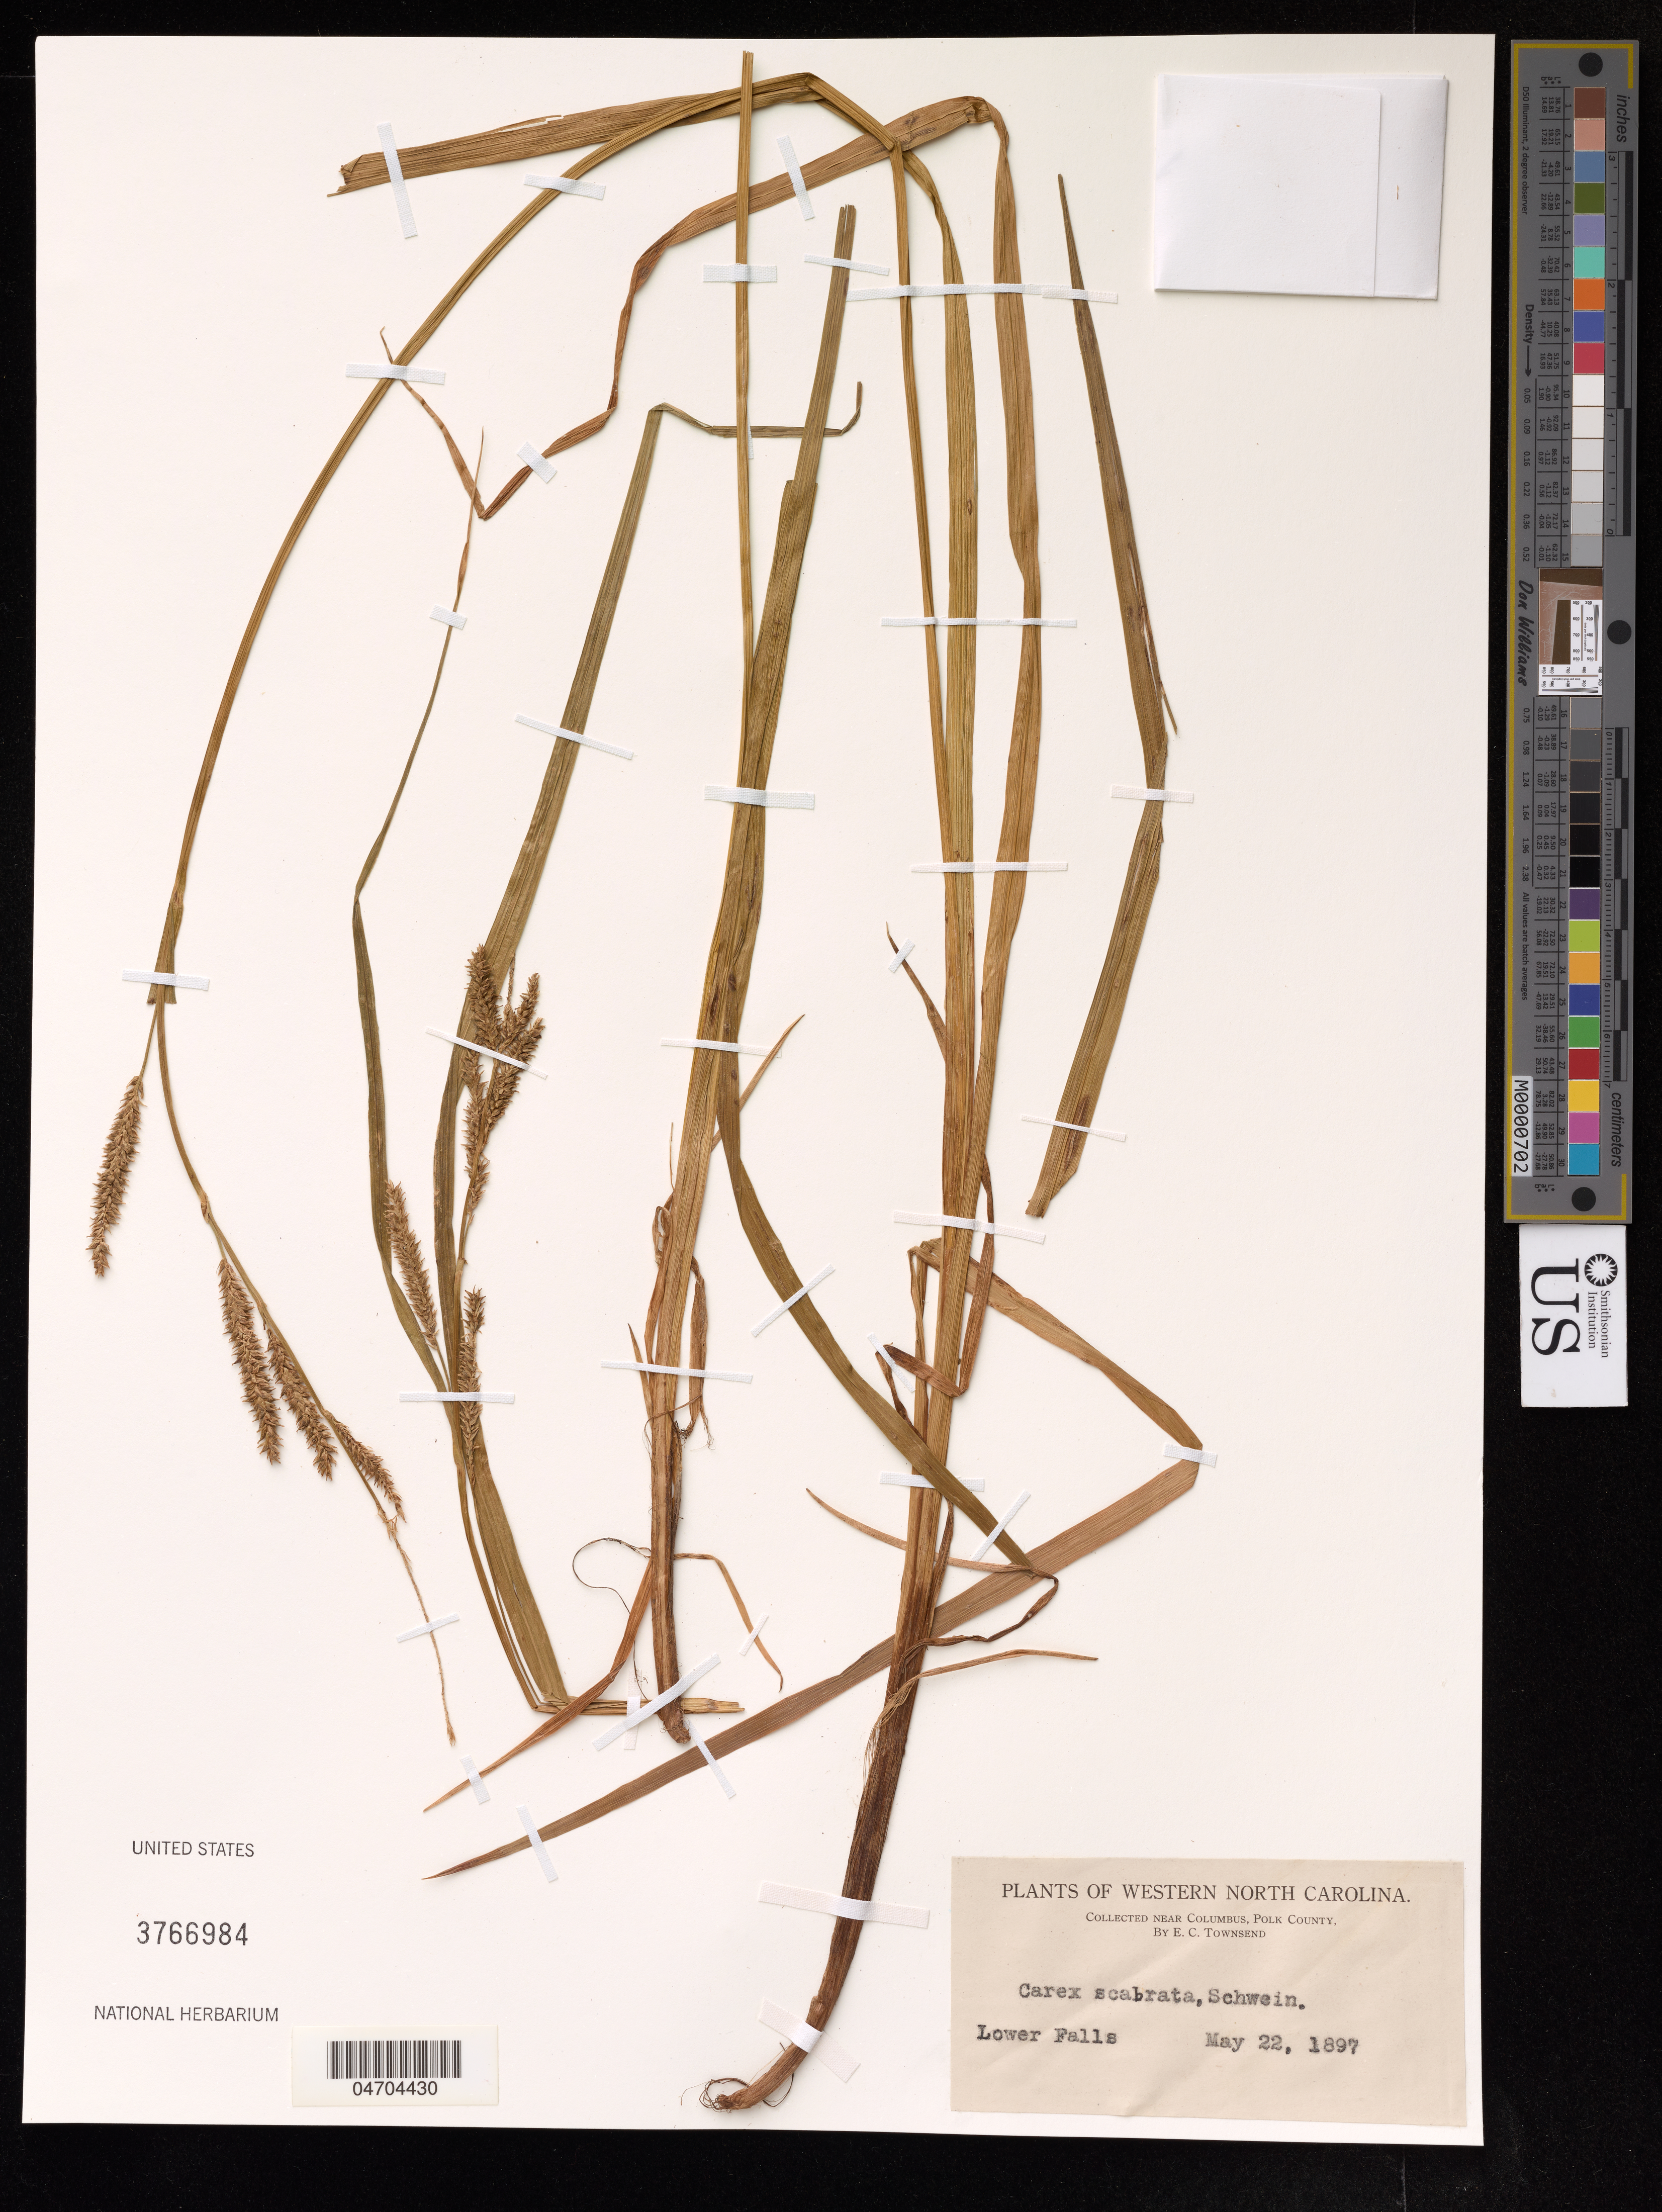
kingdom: Plantae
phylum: Tracheophyta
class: Liliopsida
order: Poales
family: Cyperaceae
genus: Carex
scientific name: Carex scabrata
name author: Schwein.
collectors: E. C. Townsend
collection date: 1897-05-22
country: United States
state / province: North Carolina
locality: Near Columbus, Polk County.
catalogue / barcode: US 3766984